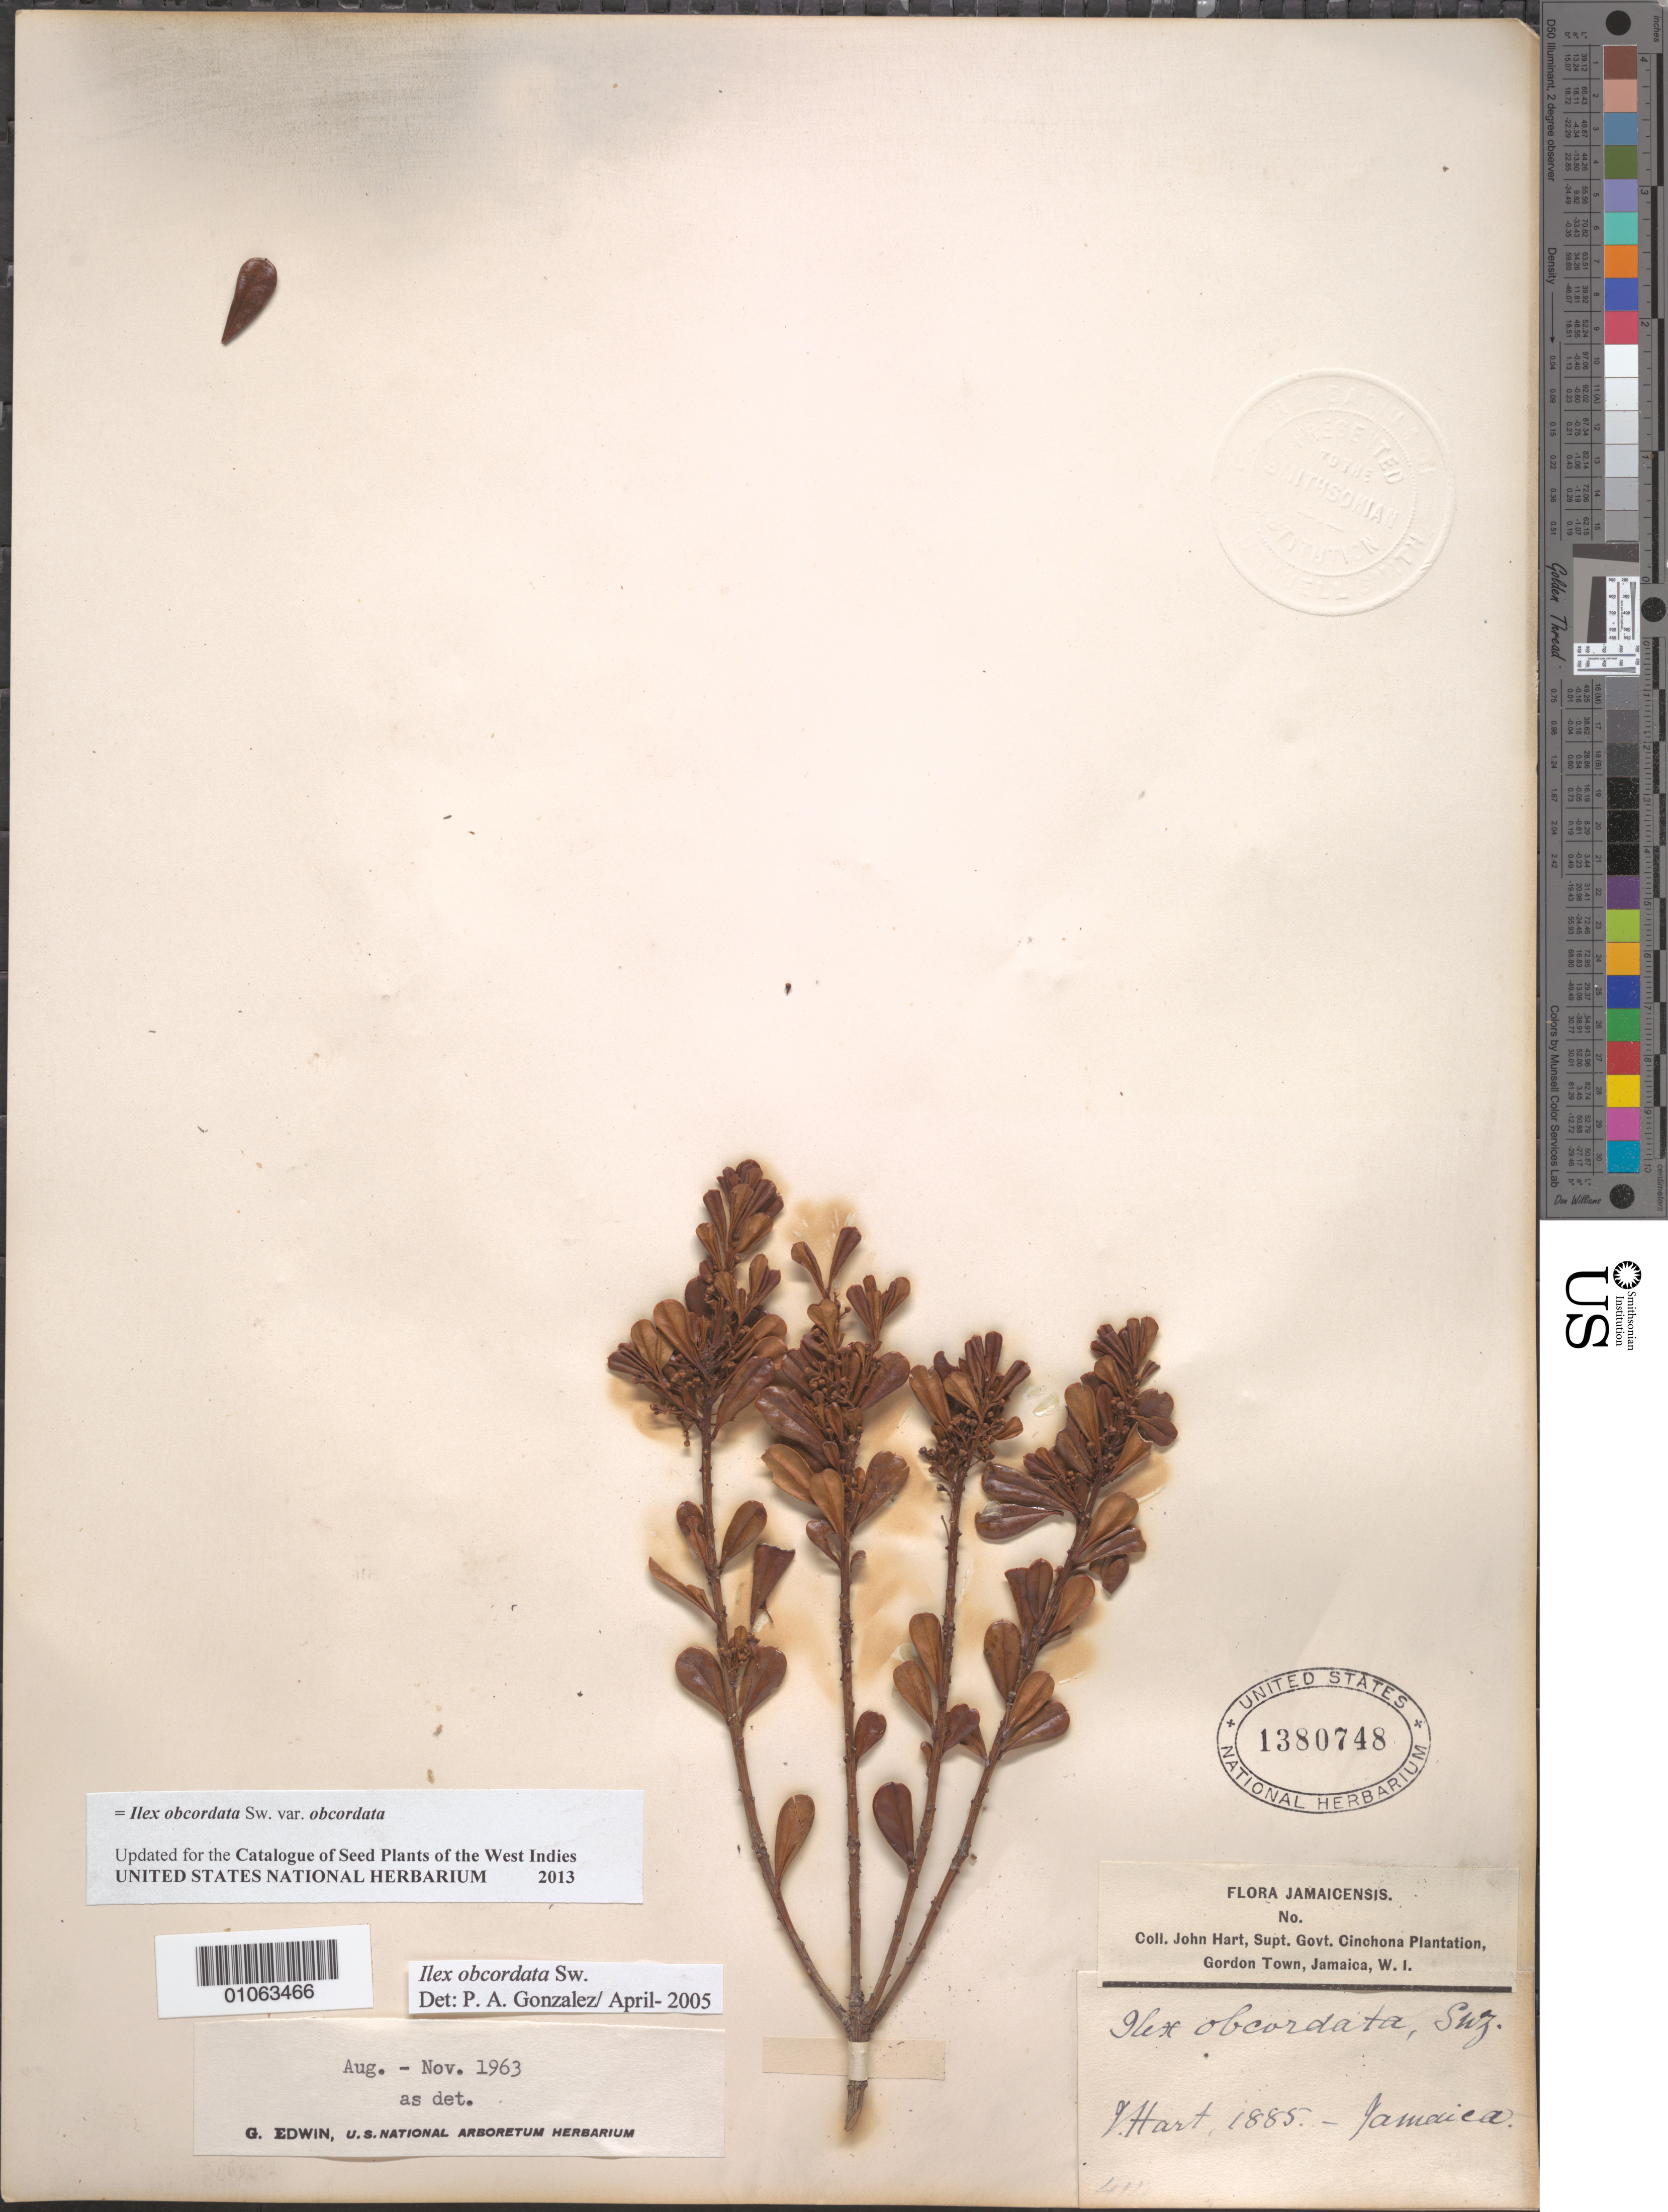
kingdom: Plantae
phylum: Tracheophyta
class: Magnoliopsida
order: Aquifoliales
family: Aquifoliaceae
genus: Ilex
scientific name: Ilex obcordata var. obcordata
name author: Sw.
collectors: J. Hart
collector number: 411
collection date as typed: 01 Jan 1885 to 31 Dec 1885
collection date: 1885-01-01/1885-12-31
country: Jamaica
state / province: Kingston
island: Jamaica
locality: Gordon Town.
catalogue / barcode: US 1380748